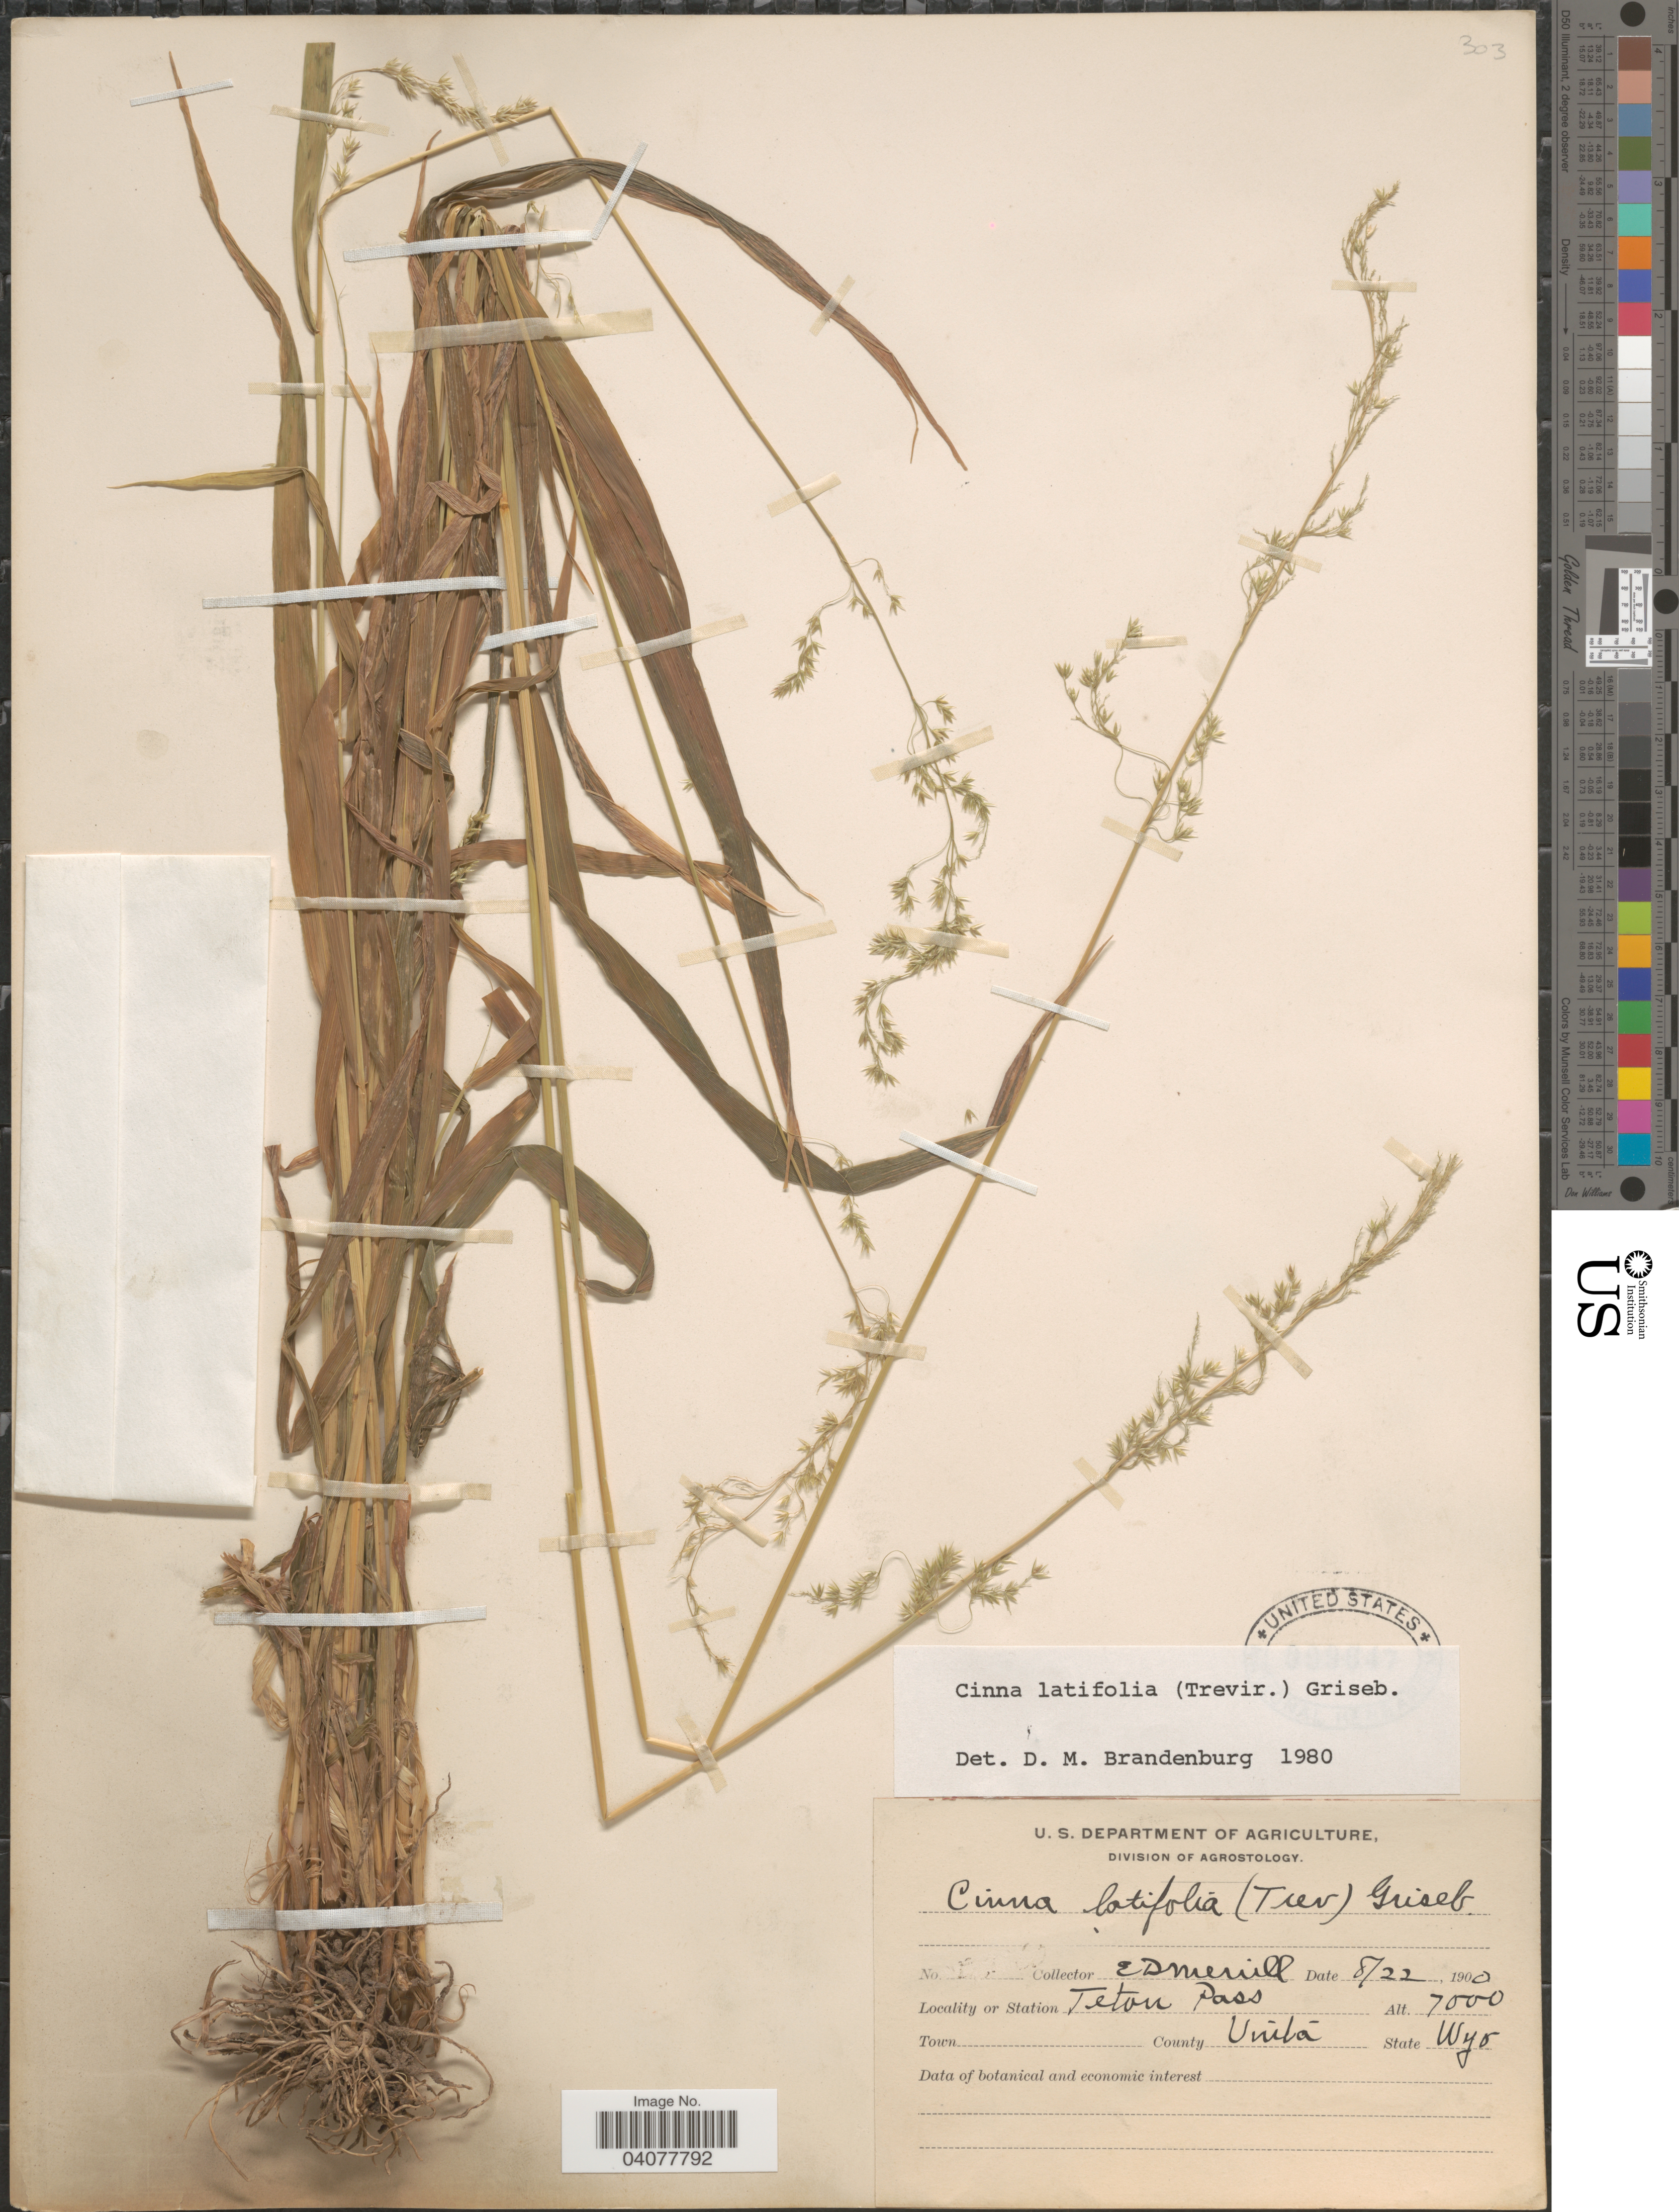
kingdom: Plantae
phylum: Tracheophyta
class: Liliopsida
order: Poales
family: Poaceae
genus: Cinna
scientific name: Cinna latifolia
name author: (Trevir. ex Goeppert) Griseb.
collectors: E. D. Merrill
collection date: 1900-08-22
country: United States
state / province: Wyoming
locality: Teton Pass. County Uinta.